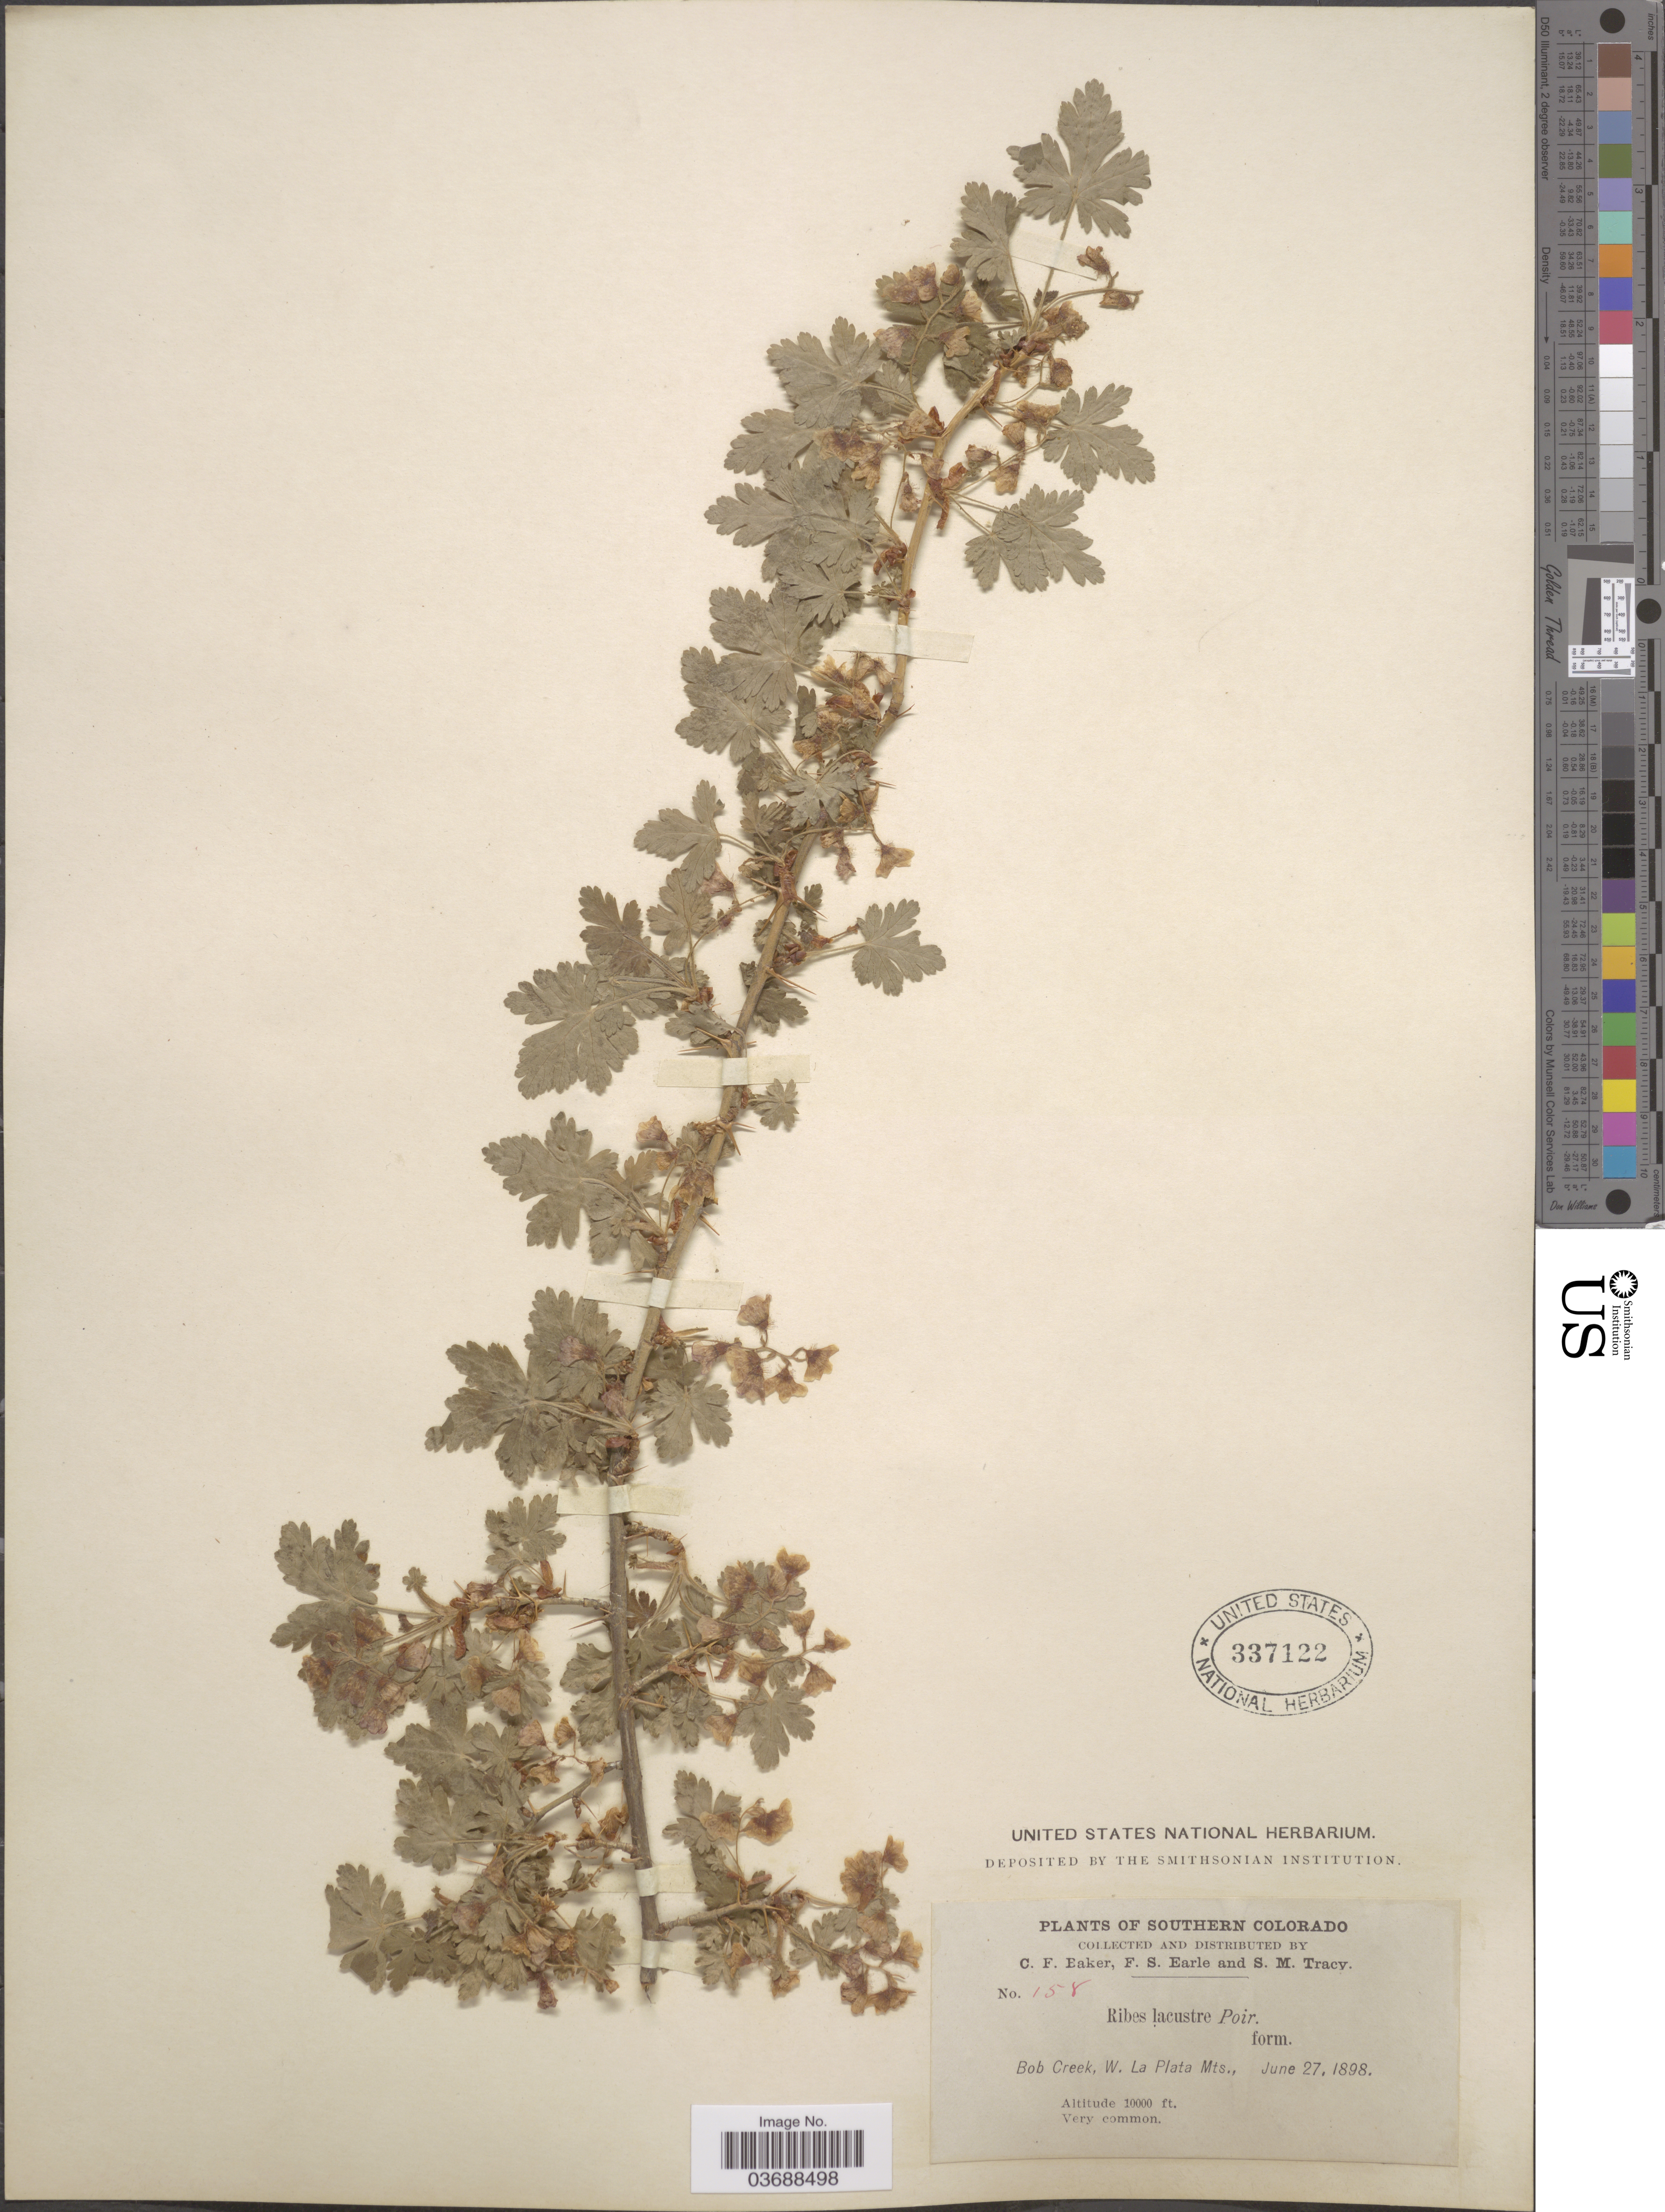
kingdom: Plantae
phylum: Tracheophyta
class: Magnoliopsida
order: Saxifragales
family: Grossulariaceae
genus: Ribes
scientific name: Ribes montigenum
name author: McClatchie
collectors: C. F. Baker, F. S. Earle & S. M. Tracy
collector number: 158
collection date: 1898-06-27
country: United States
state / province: Colorado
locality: Southern Colorado. Bob Creek, W. La Plata Mts.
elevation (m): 3048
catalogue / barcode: US 337122